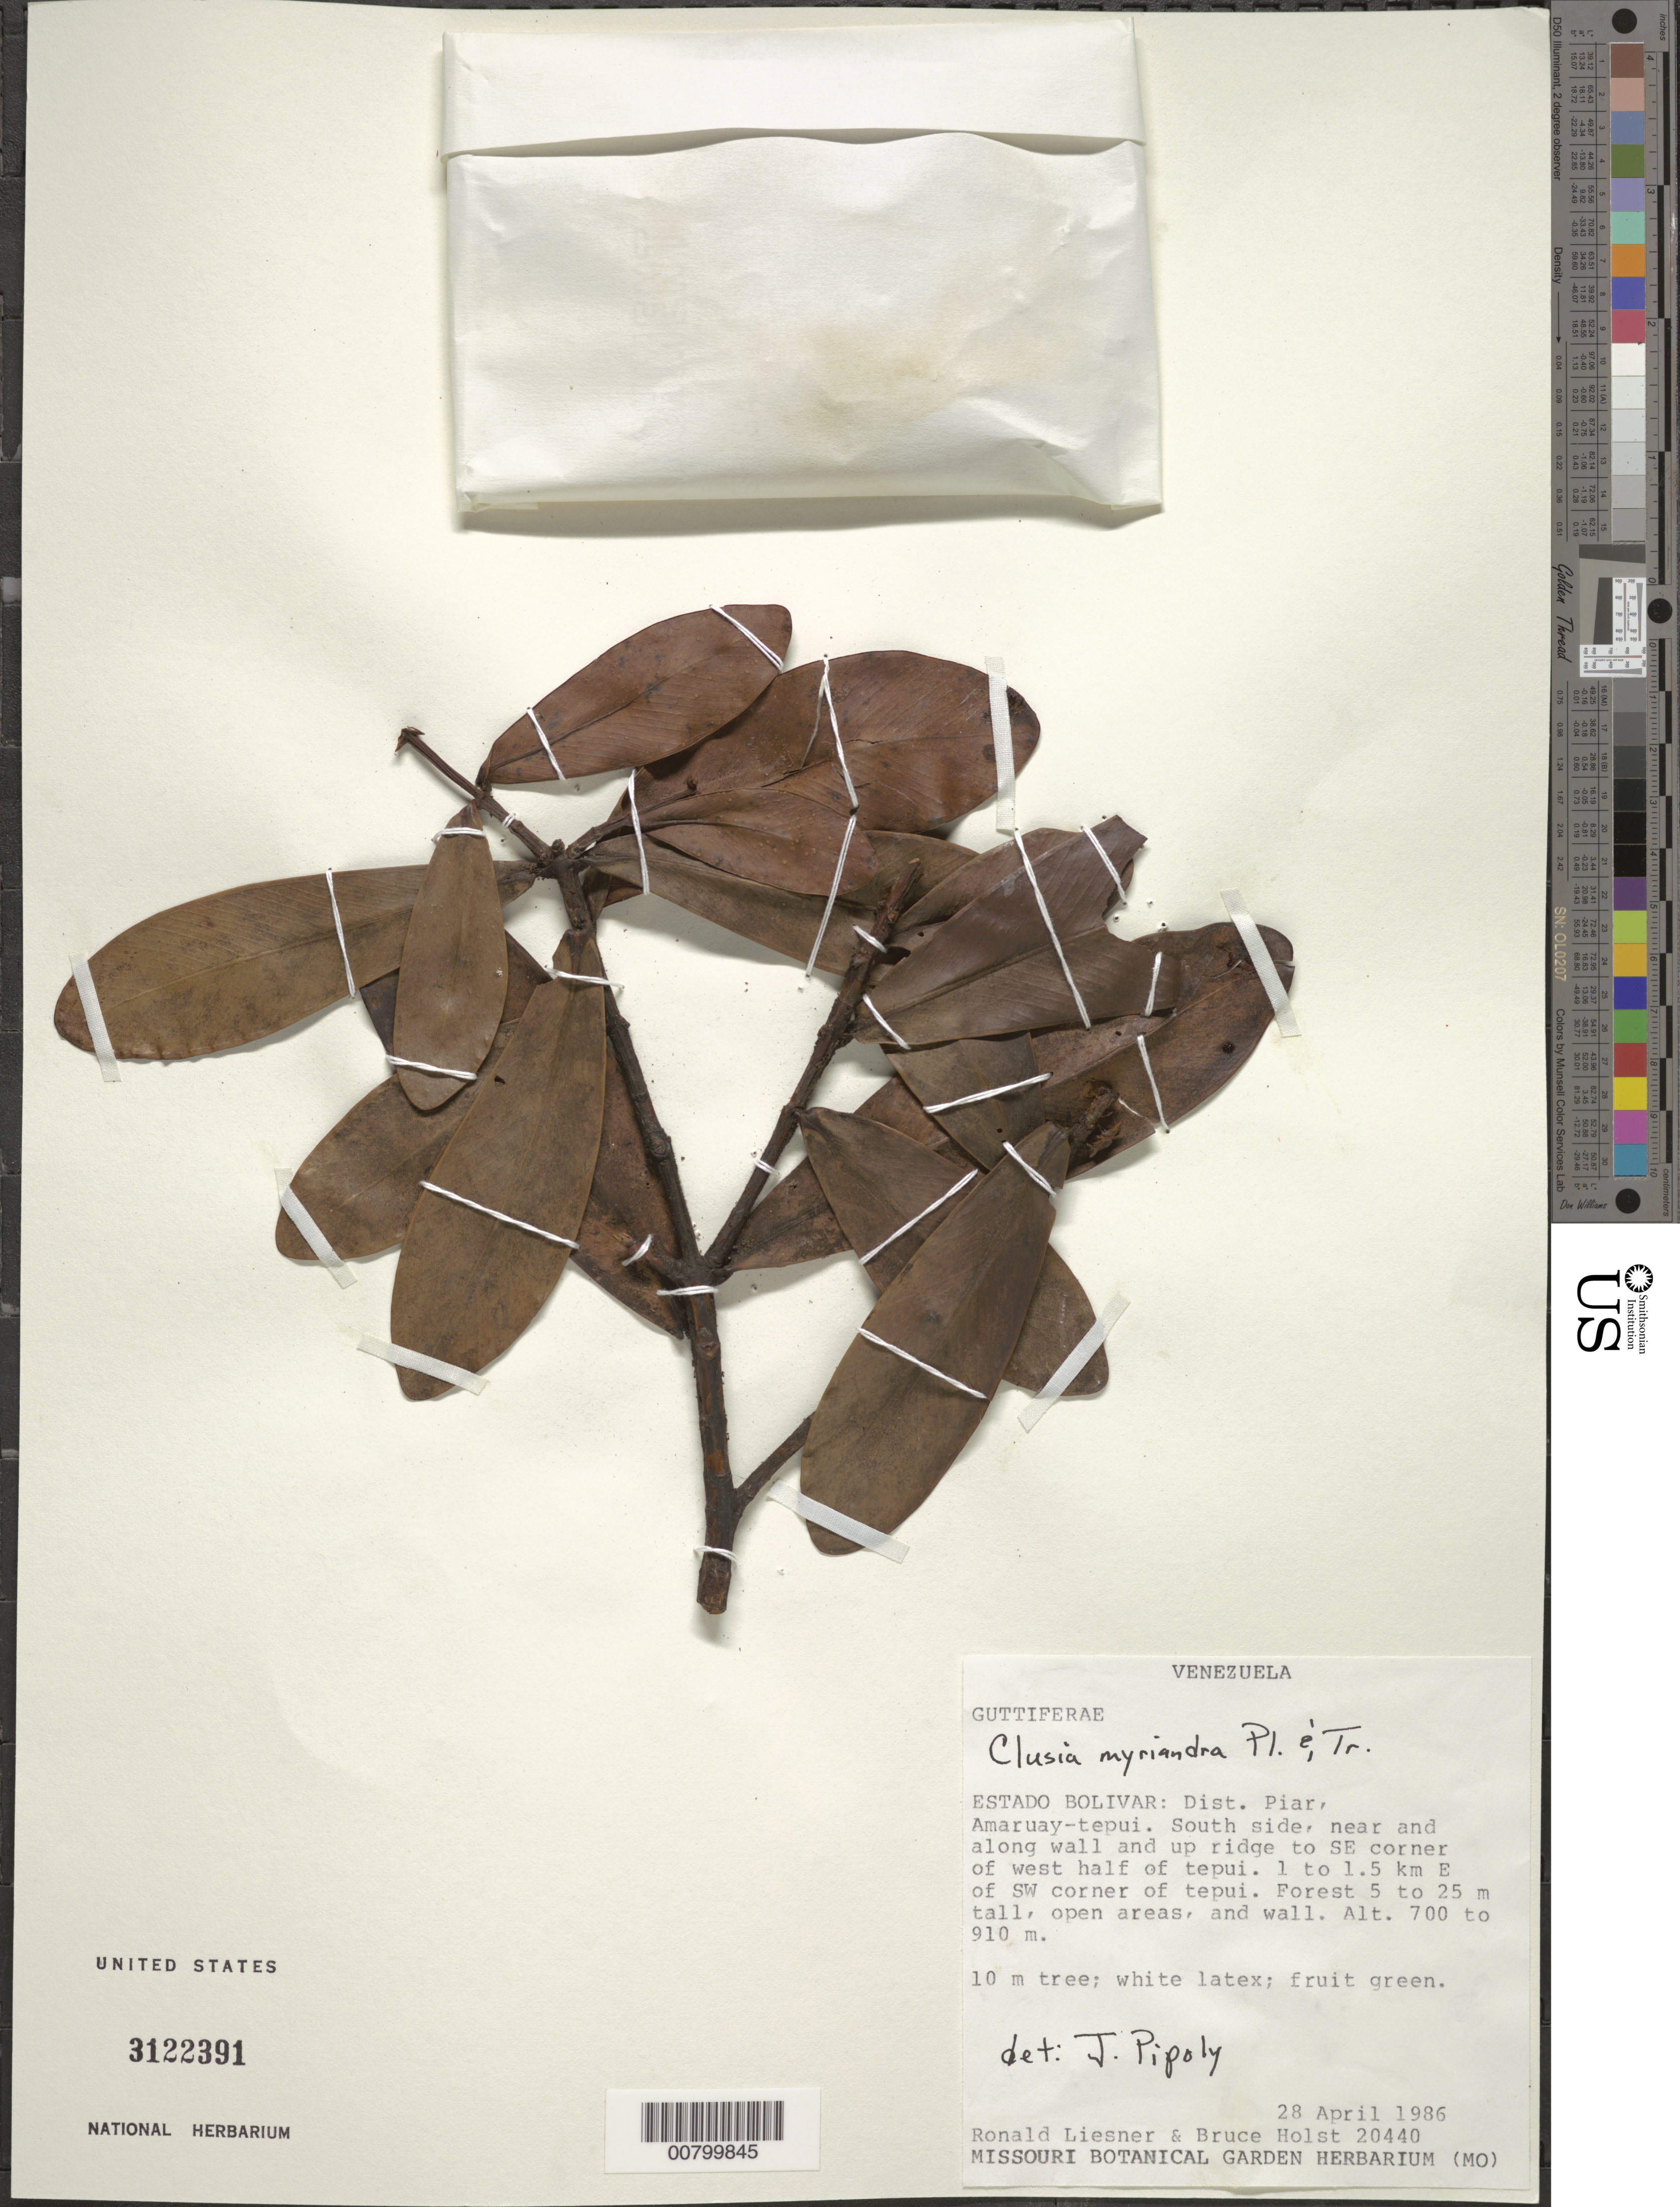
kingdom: Plantae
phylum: Tracheophyta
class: Magnoliopsida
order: Malpighiales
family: Clusiaceae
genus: Clusia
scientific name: Clusia myriandra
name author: (Benth.) Planch. & Triana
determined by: Pipoly, J. J., III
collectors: R. L. Liesner & B. Holst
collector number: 20440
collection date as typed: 28-Apr-86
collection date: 1986-04-28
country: Venezuela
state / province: Bolívar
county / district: Piar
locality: Amaruay-tepuí, S side, 1-1.5 km E from SW corner of tepuí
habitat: Forest 5 to 25 m tall, open areas and wall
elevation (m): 700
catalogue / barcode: US 3122391